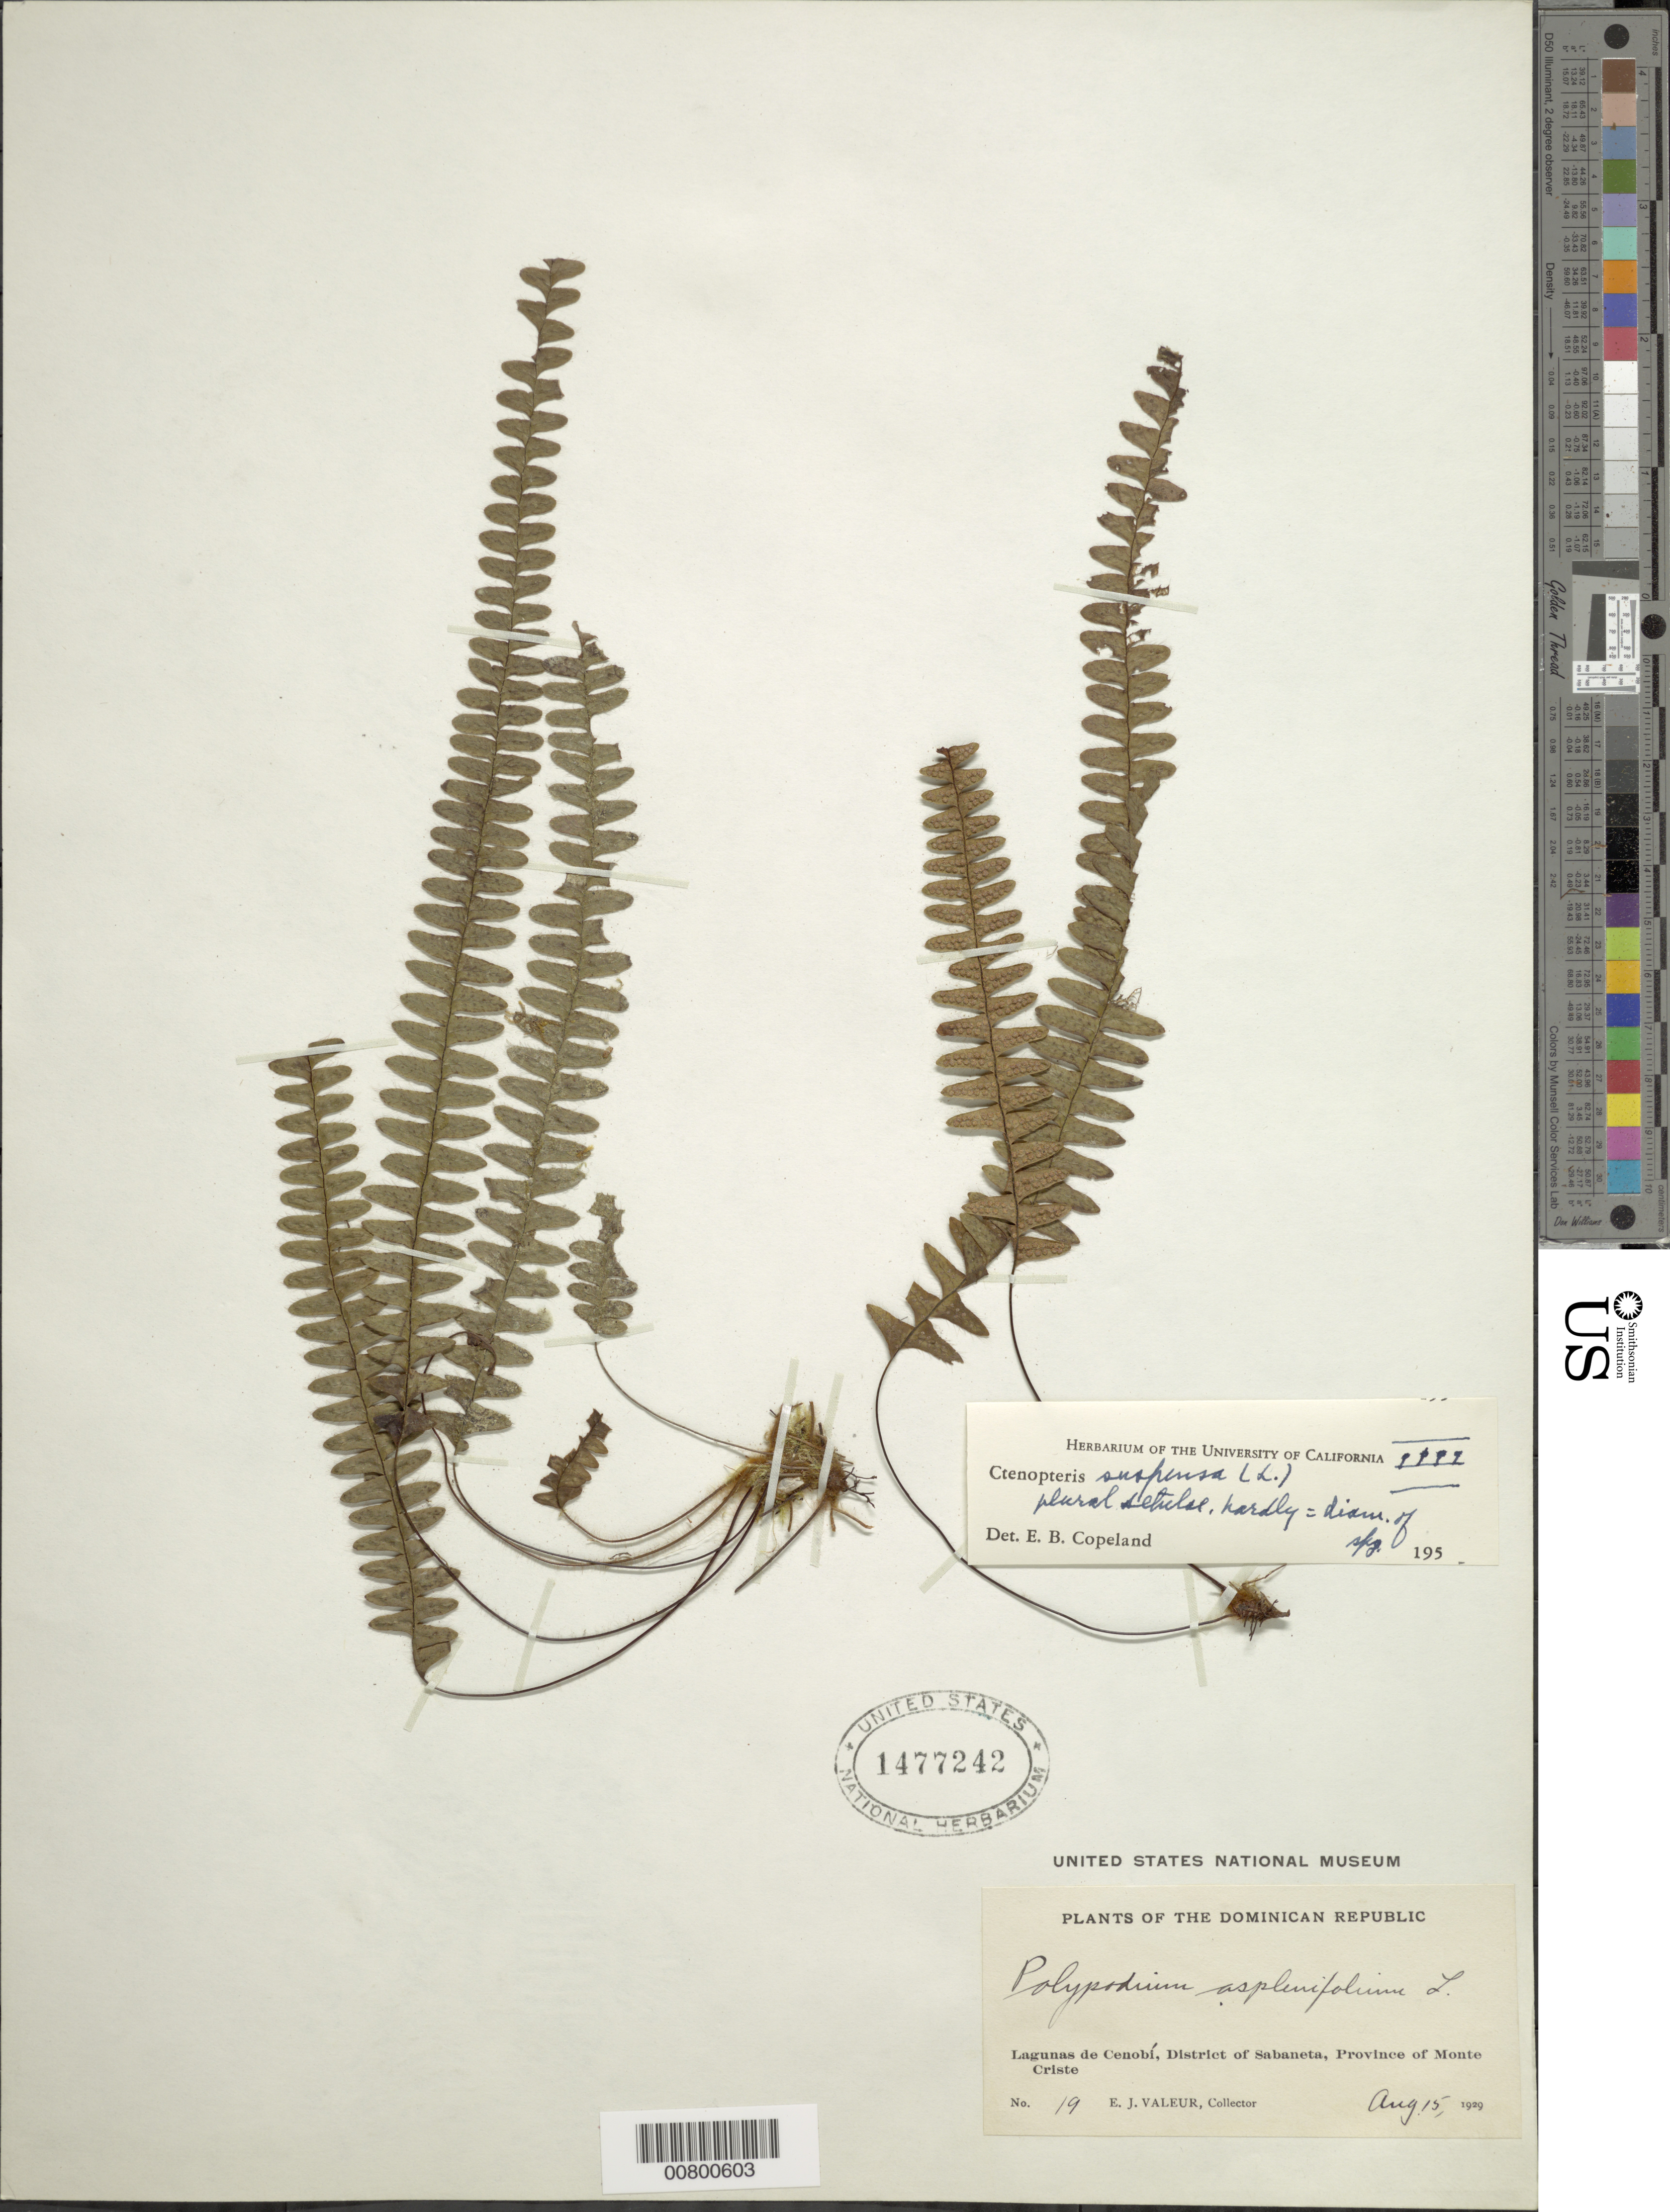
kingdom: Plantae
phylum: Tracheophyta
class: Polypodiopsida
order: Polypodiales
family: Polypodiaceae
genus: Terpsichore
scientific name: Terpsichore asplenifolia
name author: (L.) A.R. Sm.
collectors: E. Valeur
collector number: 19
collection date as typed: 15 Aug 1929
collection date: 1929-08-15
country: Dominican Republic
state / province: Monte Cristi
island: Hispaniola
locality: Dist. Sabaneta, Lagunas de Cenobí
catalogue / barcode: US 1477242